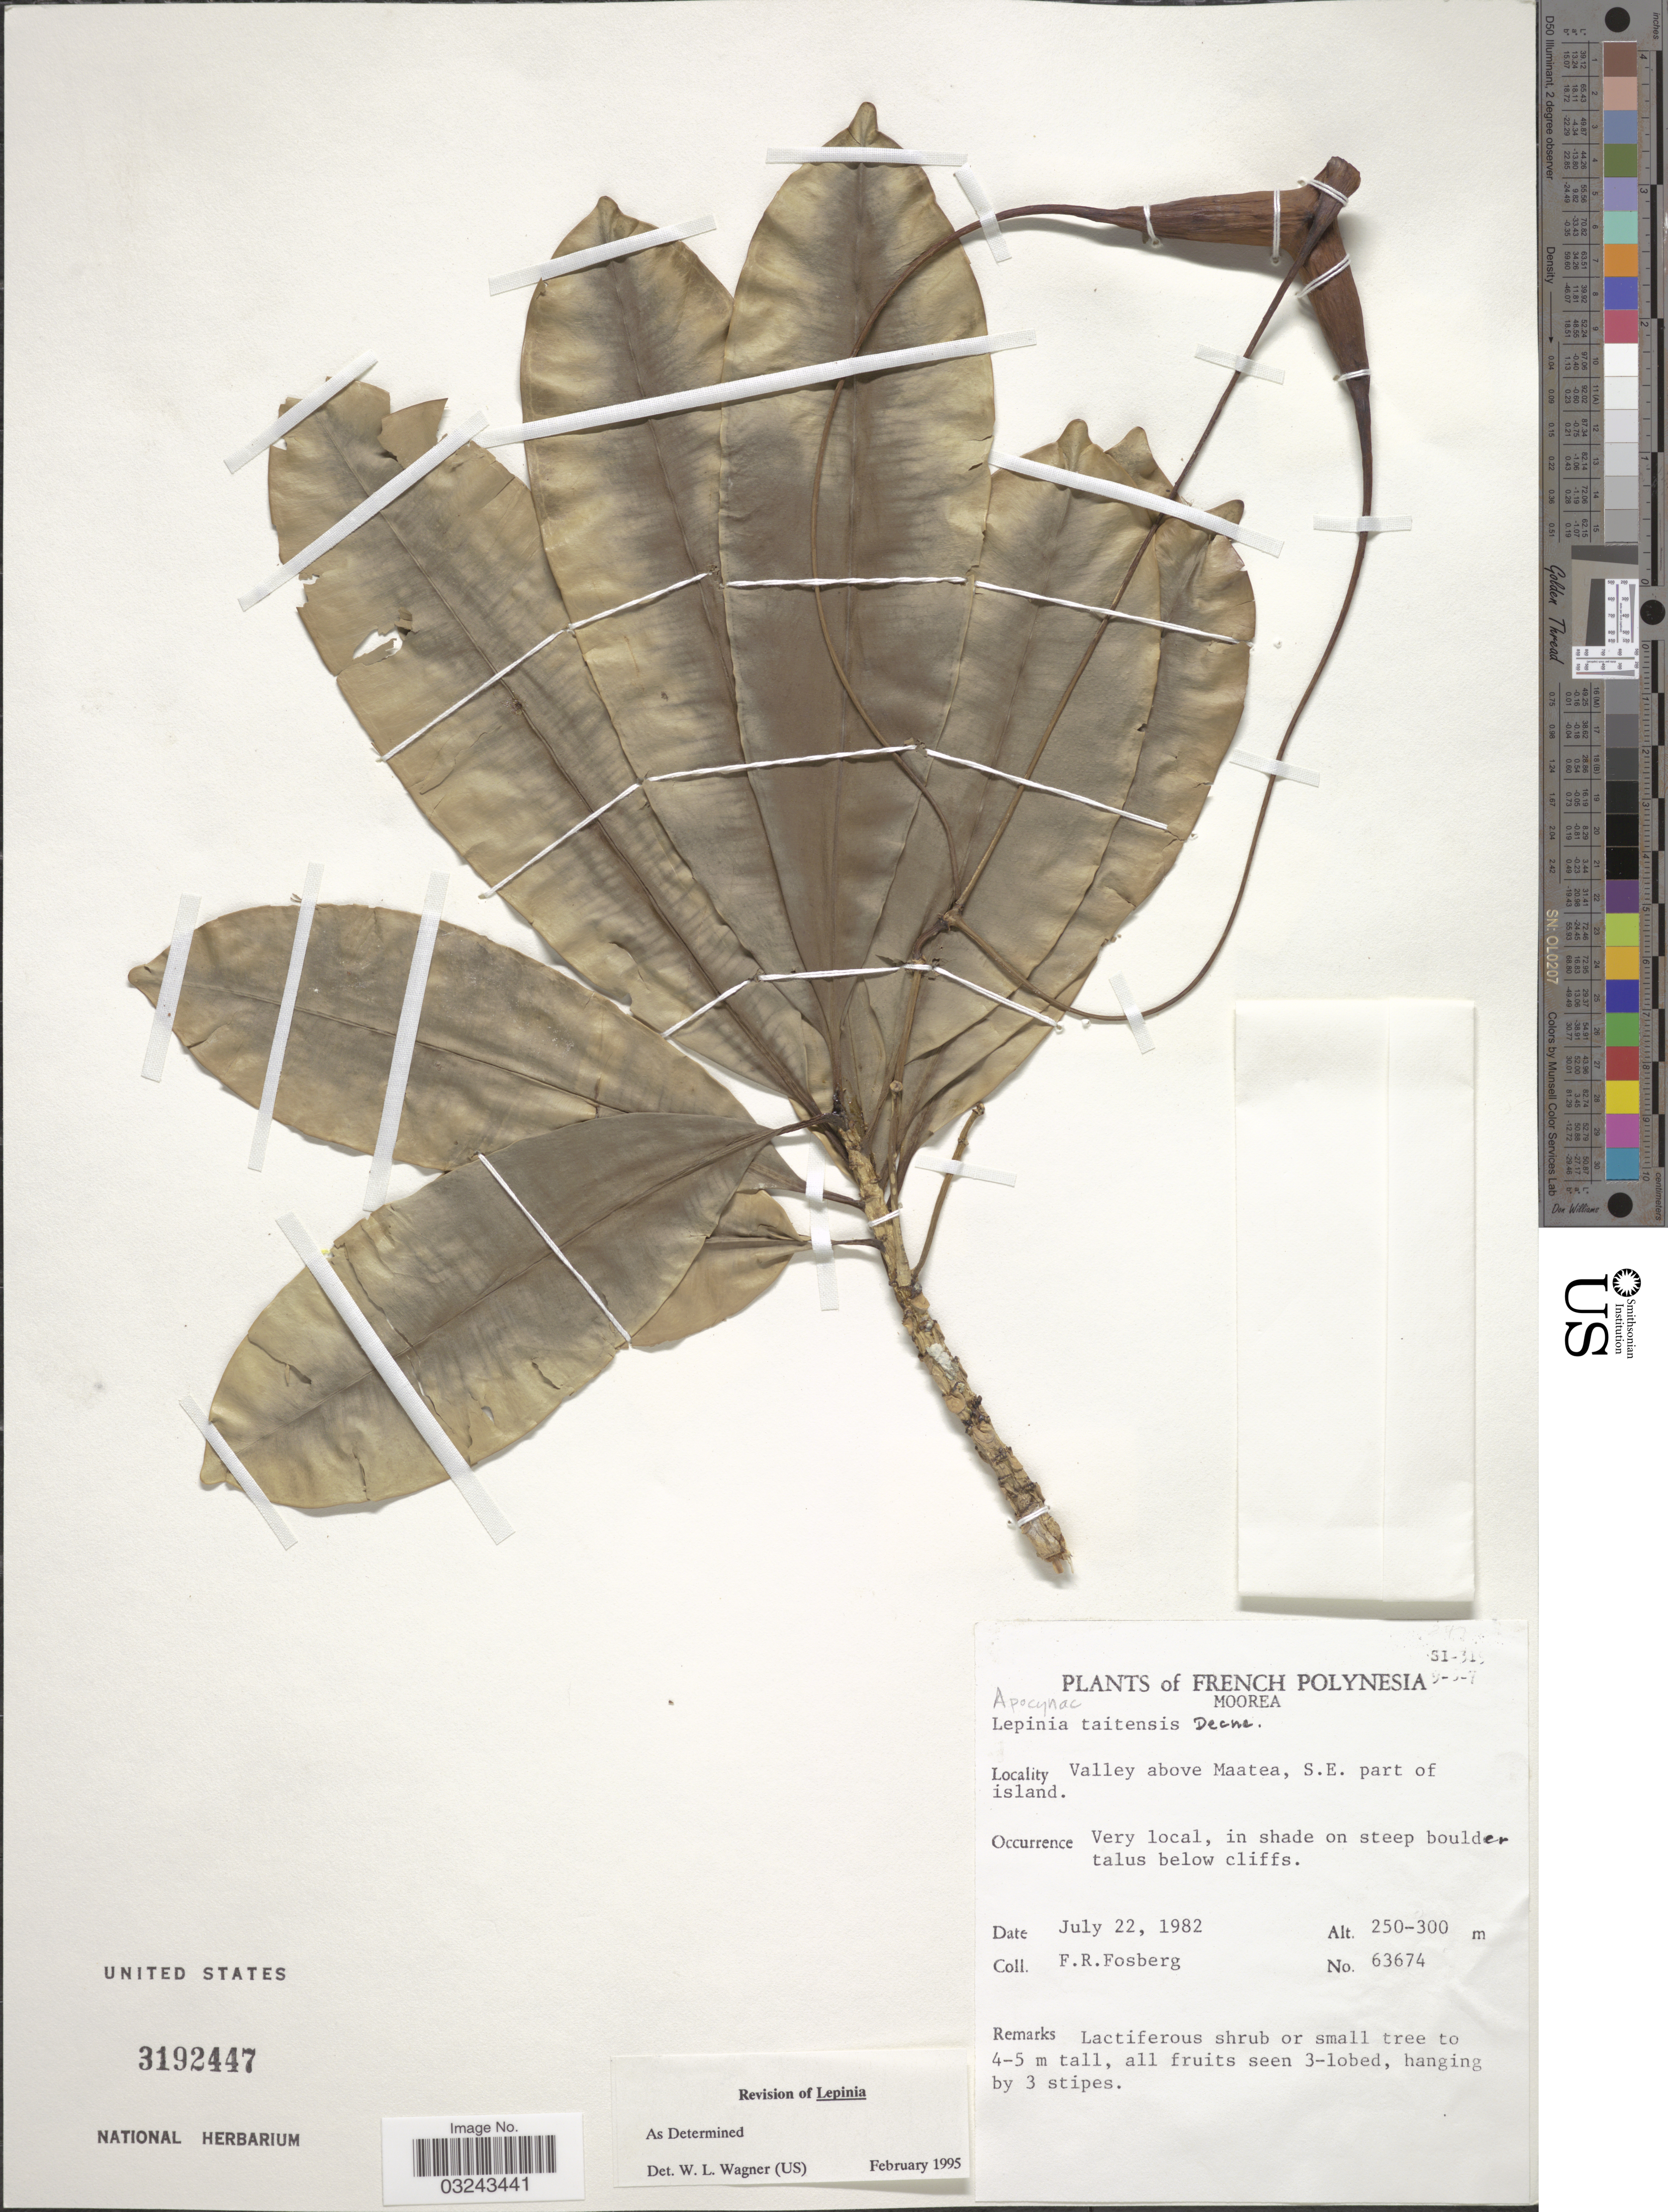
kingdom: Plantae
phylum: Tracheophyta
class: Magnoliopsida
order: Gentianales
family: Apocynaceae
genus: Lepinia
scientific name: Lepinia taitensis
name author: Decne.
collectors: F. R. Fosberg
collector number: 63674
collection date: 1982-07-22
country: French Polynesia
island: Moorea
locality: Moorea, Valley above Maatea, S.E. part of island.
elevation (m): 250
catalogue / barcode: US 3192447